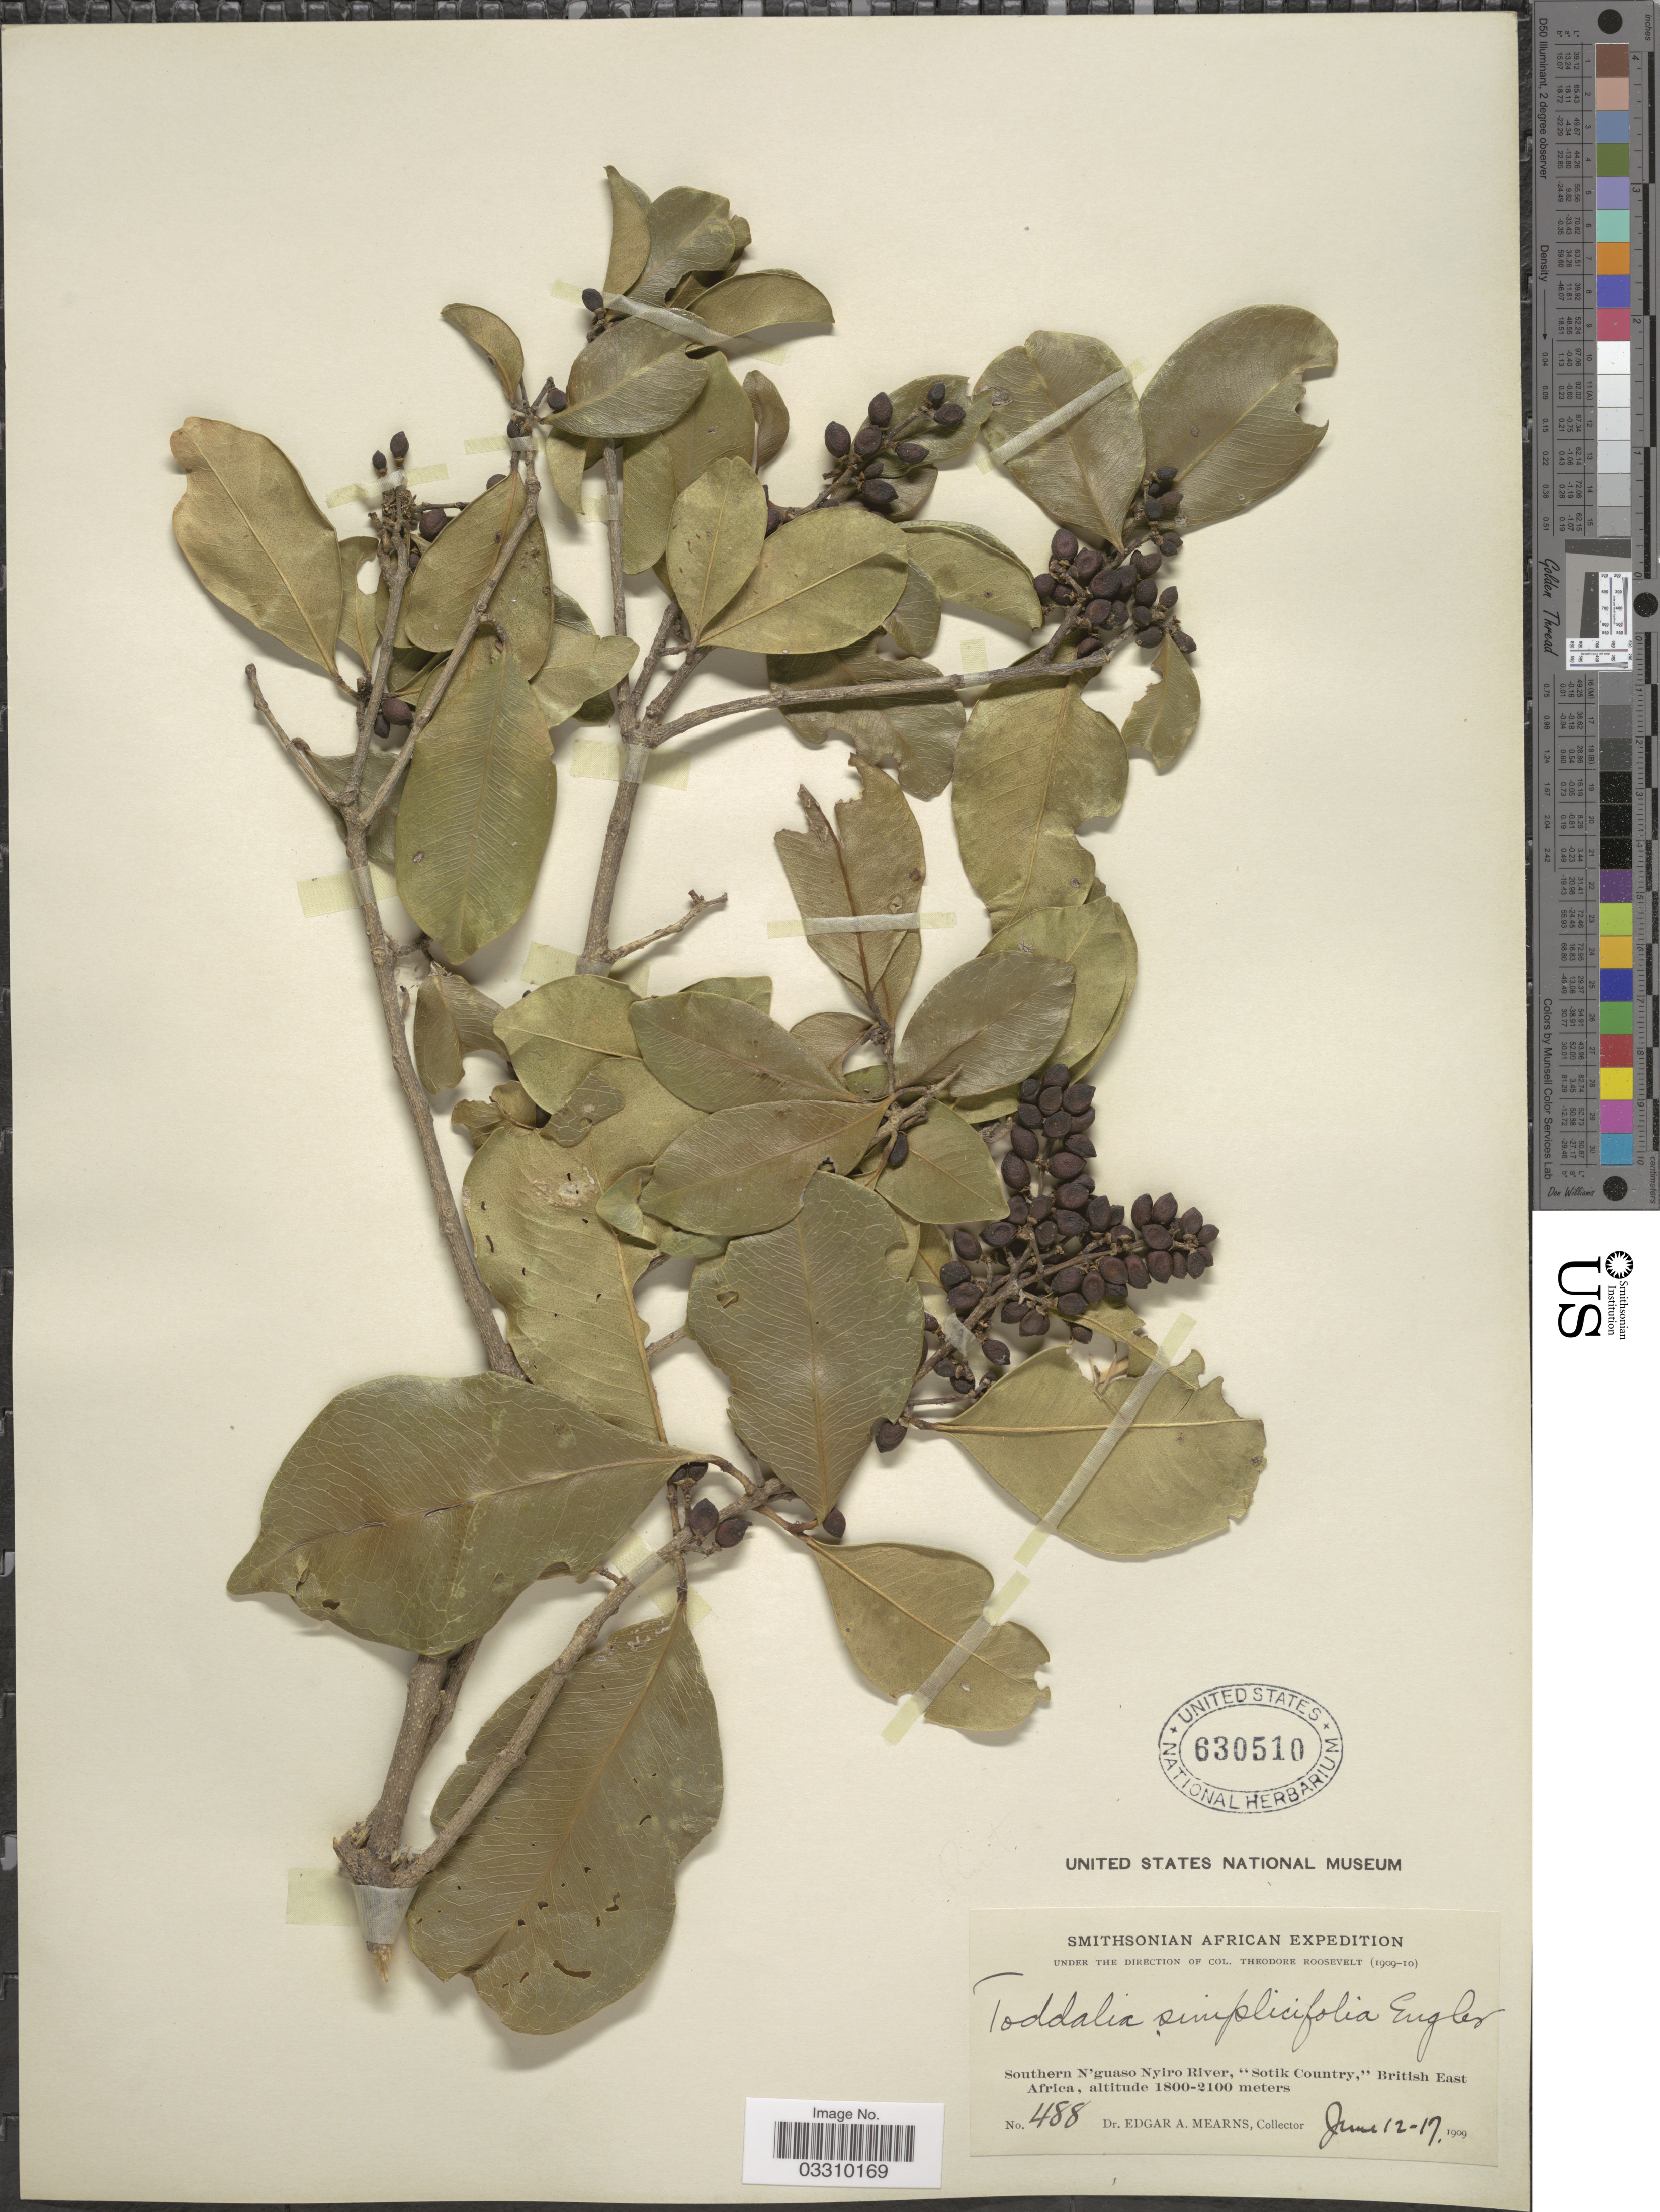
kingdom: Plantae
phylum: Tracheophyta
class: Magnoliopsida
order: Sapindales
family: Rutaceae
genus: Vepris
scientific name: Vepris simplicifolia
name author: (I. Verd.) Mziray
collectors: E. A. Mearns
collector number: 488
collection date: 1909-06-12/1909-06-17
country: Kenya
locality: Southern N'guaso Nyiro River, "Sotik Country", British East Africa.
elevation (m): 1800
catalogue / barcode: US 630510